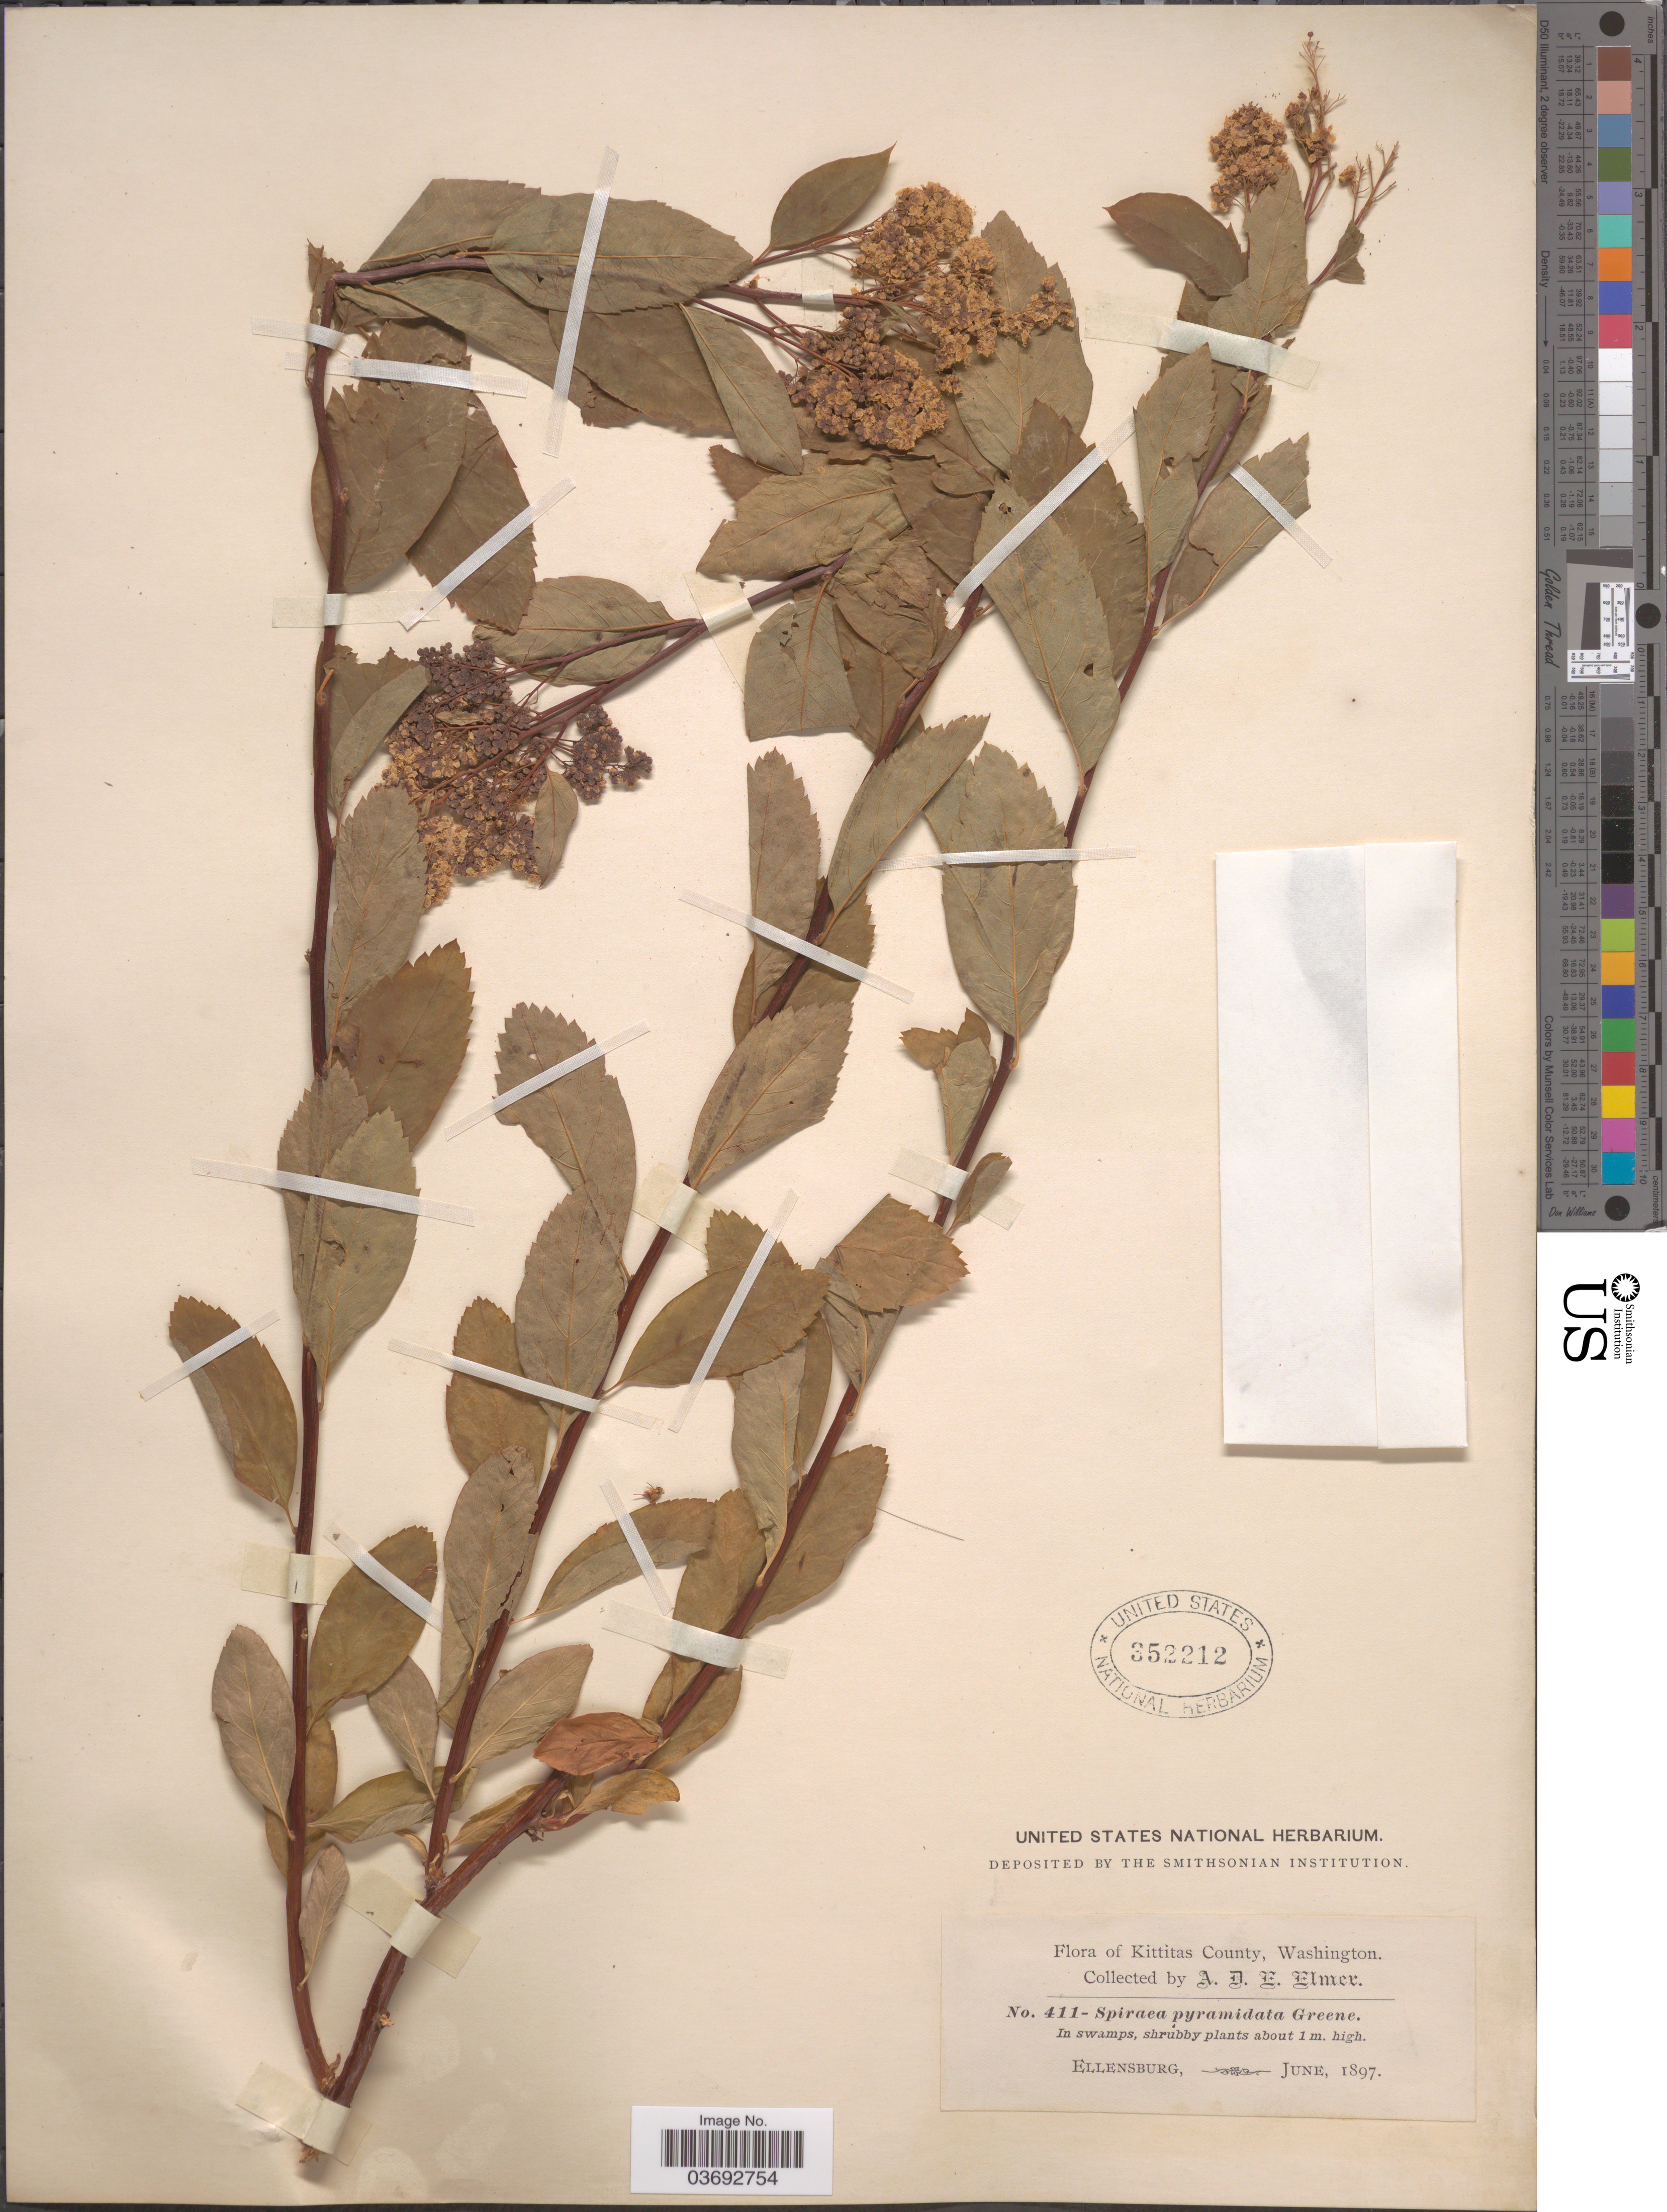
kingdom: Plantae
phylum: Tracheophyta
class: Magnoliopsida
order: Rosales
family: Rosaceae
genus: Spiraea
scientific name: Spiraea pyramidata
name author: Greene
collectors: A. D. E. Elmer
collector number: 411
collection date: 1897-06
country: United States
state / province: Washington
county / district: Kittitas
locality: Kittitas County. Ellensburg.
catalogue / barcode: US 352212